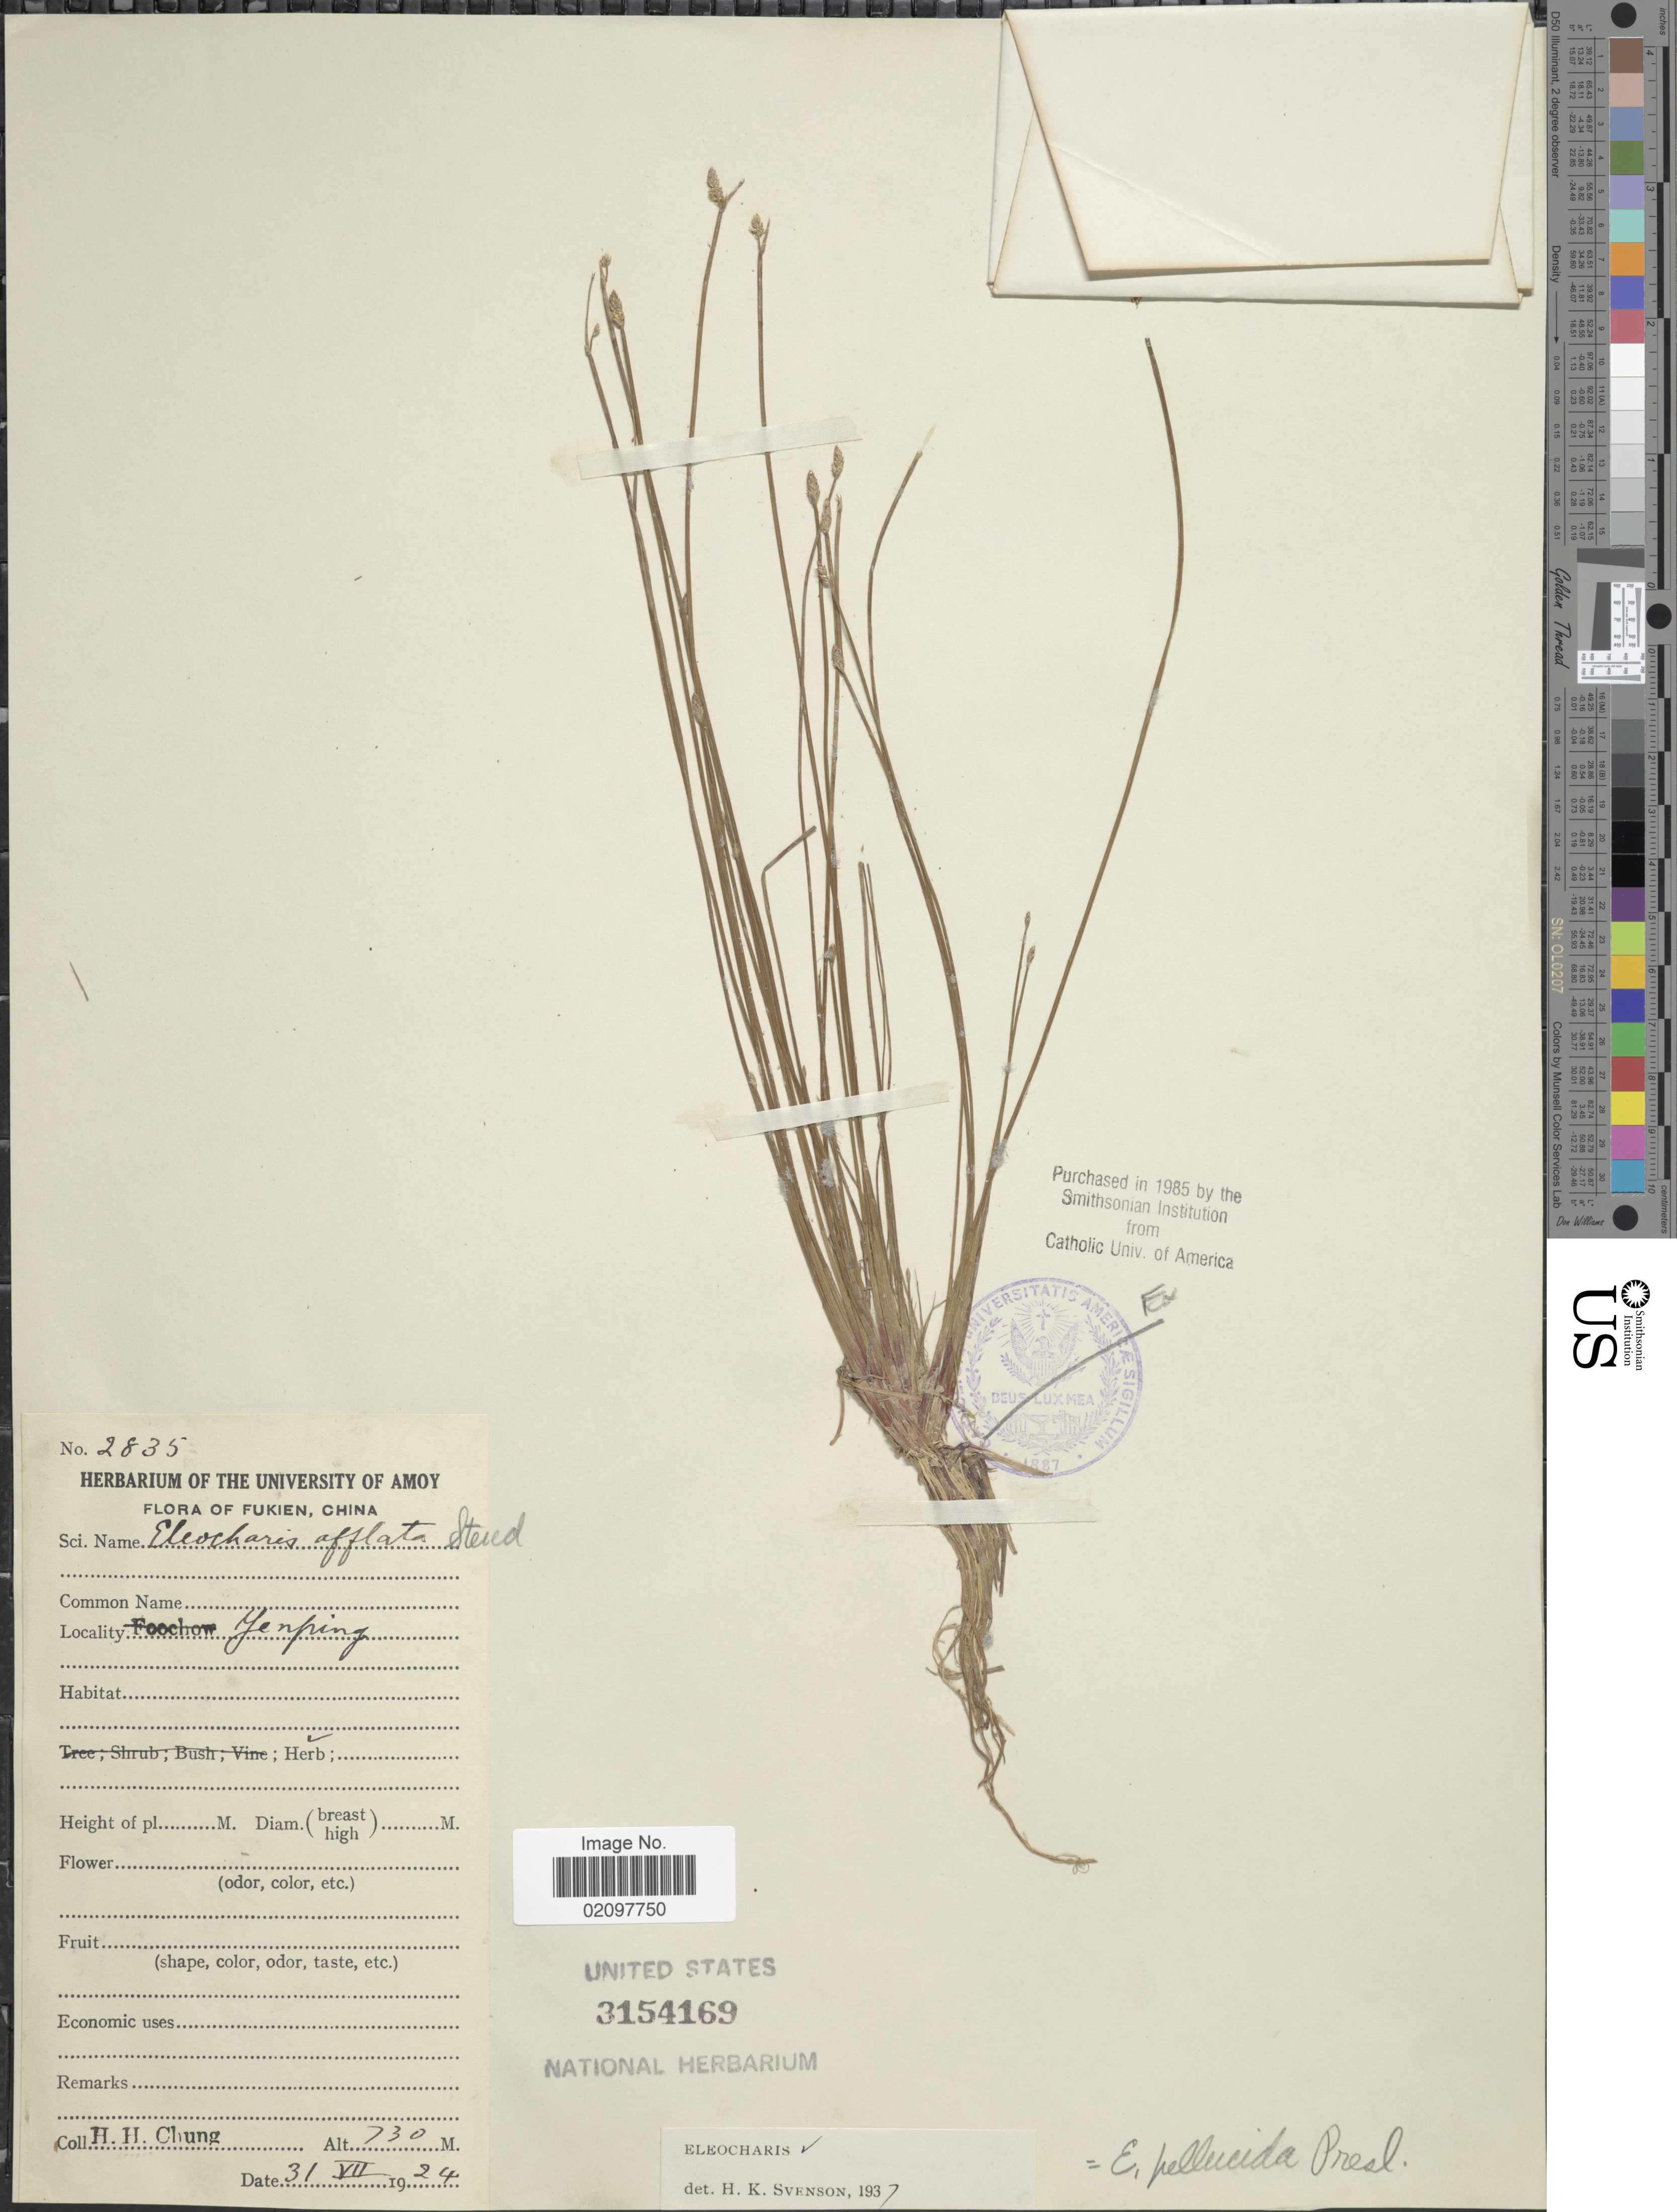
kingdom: Plantae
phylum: Tracheophyta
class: Liliopsida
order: Poales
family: Cyperaceae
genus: Eleocharis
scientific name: Eleocharis pellucida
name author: J. Presl & C. Presl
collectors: H. Chung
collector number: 2835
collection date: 1924-07-31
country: China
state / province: Fujian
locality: Fukien. Yenping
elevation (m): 730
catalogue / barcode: US 3154169